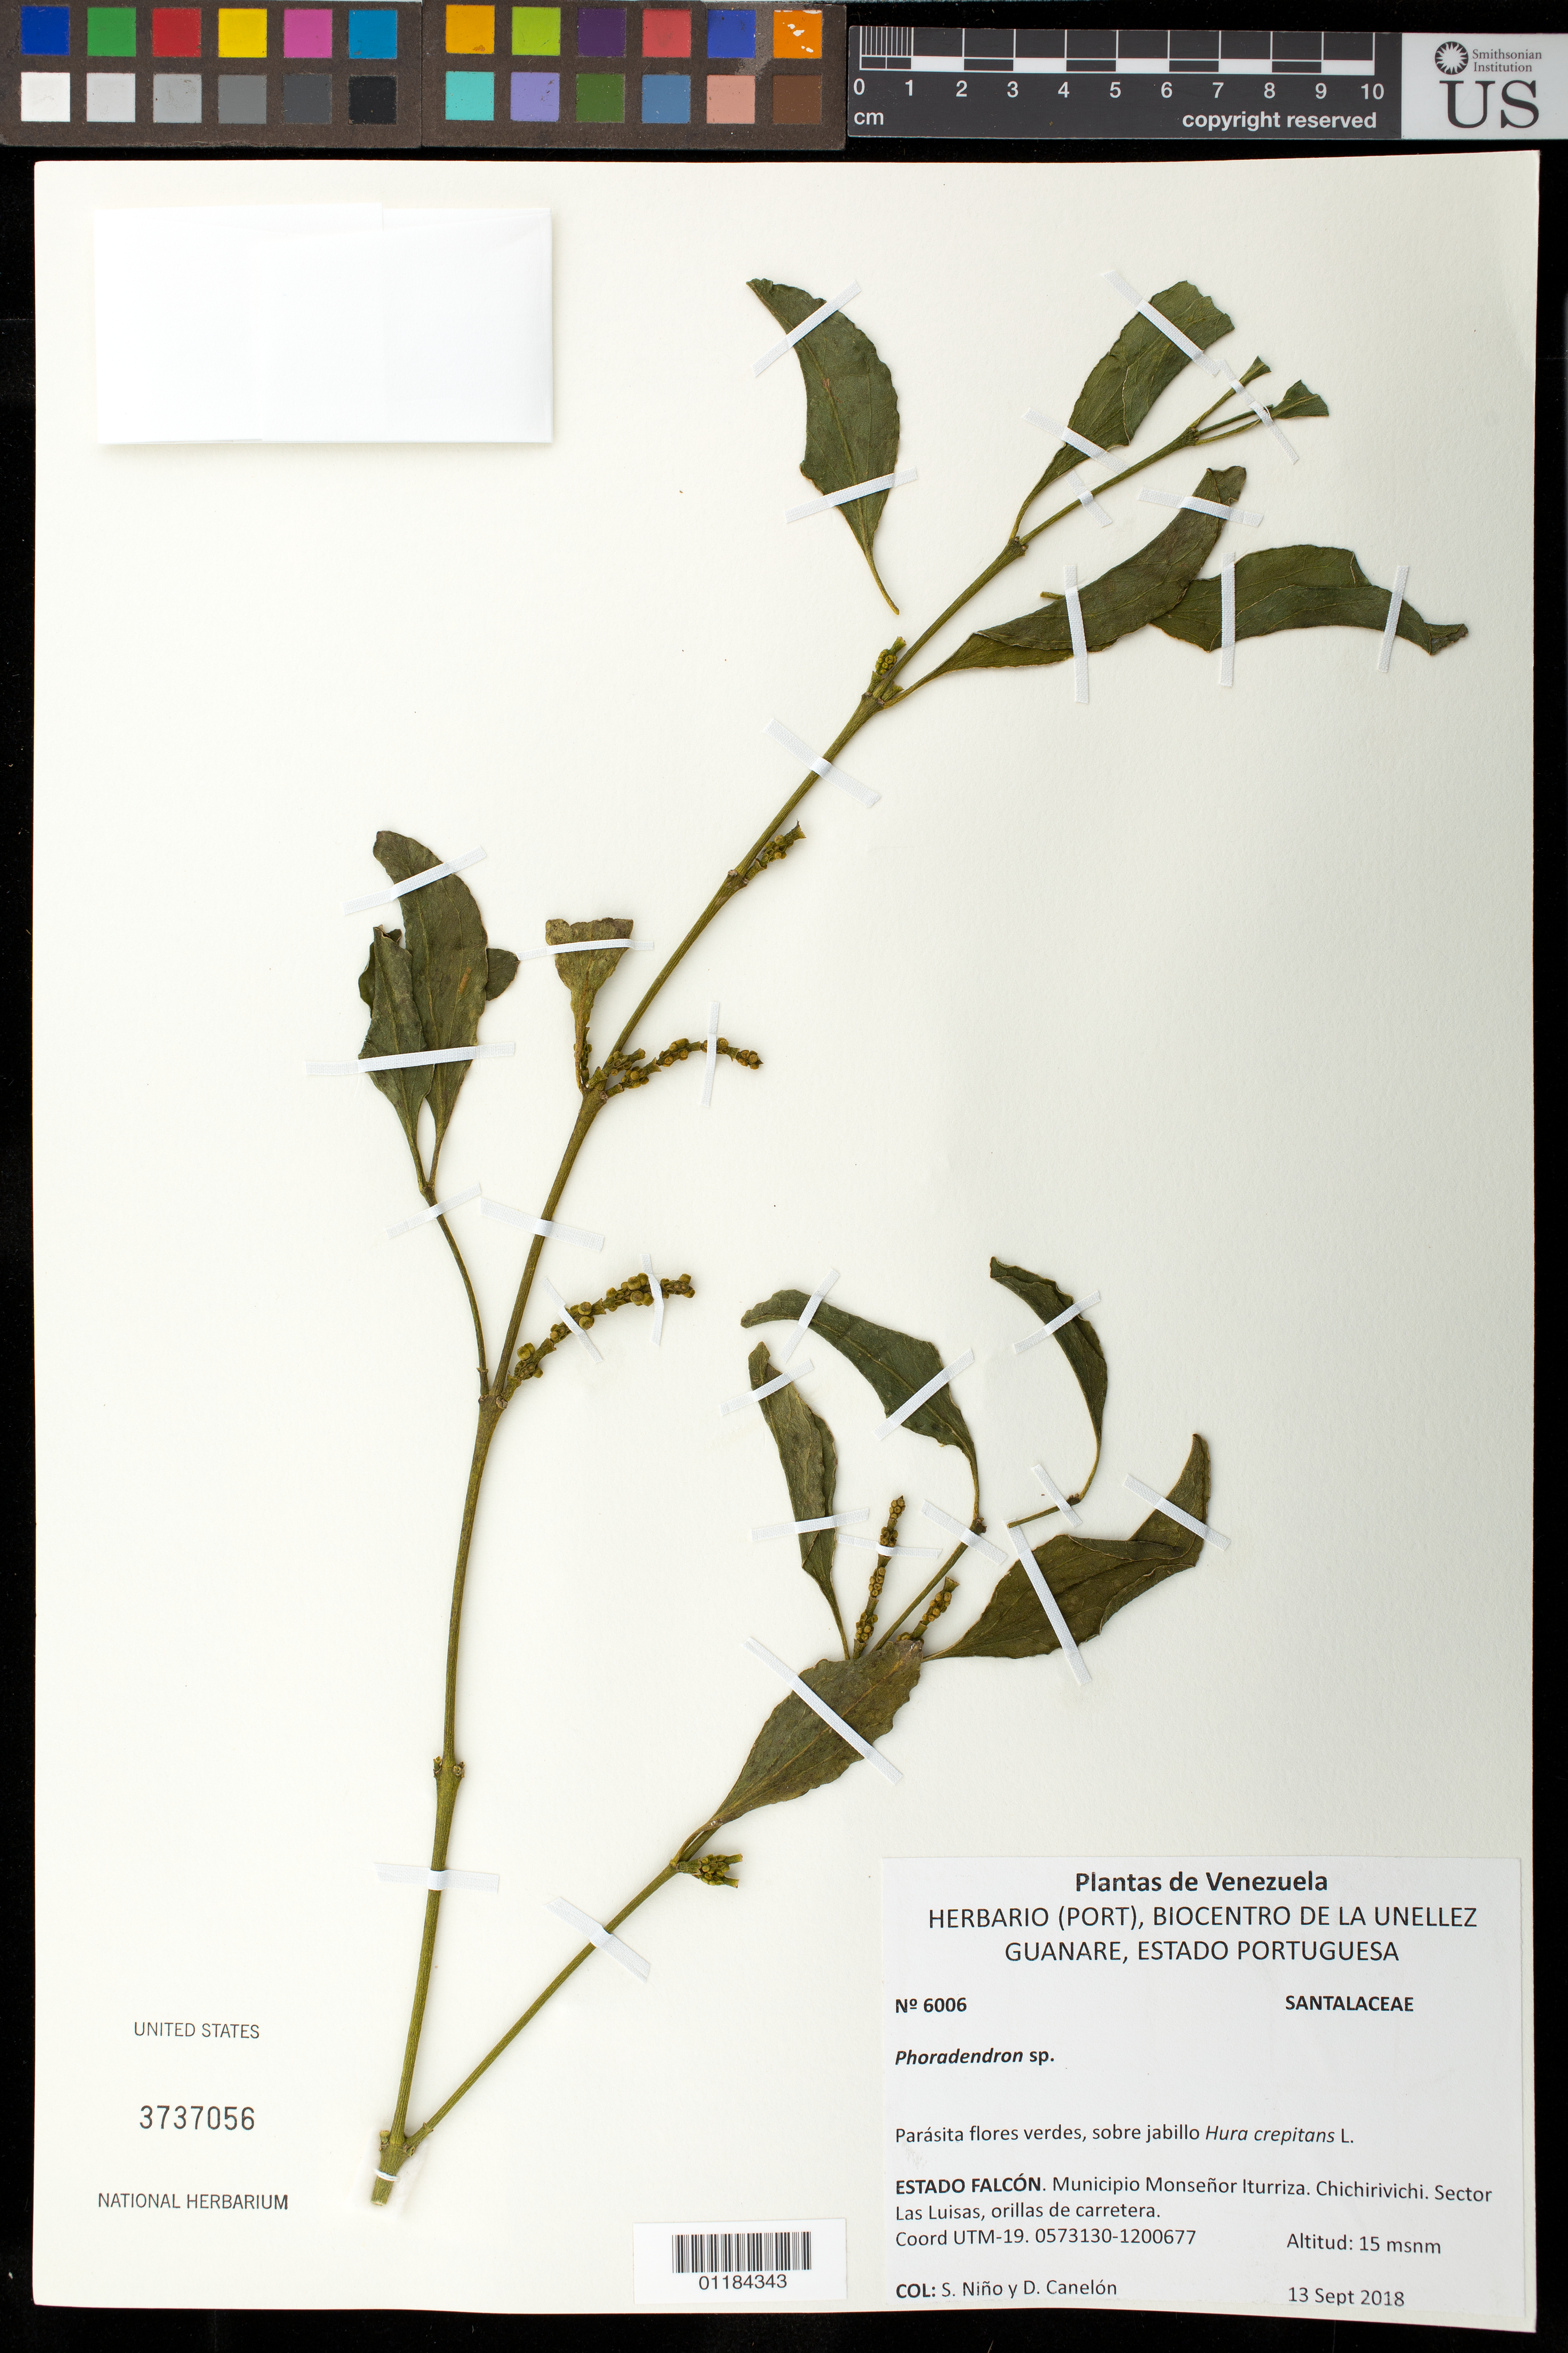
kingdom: Plantae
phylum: Tracheophyta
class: Magnoliopsida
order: Santalales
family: Viscaceae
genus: Phoradendron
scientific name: Phoradendron sp.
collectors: S. M. Niño & D. Canelón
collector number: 6006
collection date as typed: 13 Sep 2018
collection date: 2018-09-13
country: Venezuela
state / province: Falcón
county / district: Monseñor Iturriza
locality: Chichirivichi. Sector Las Luisas, orillas de carretera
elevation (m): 15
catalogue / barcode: US 3737056